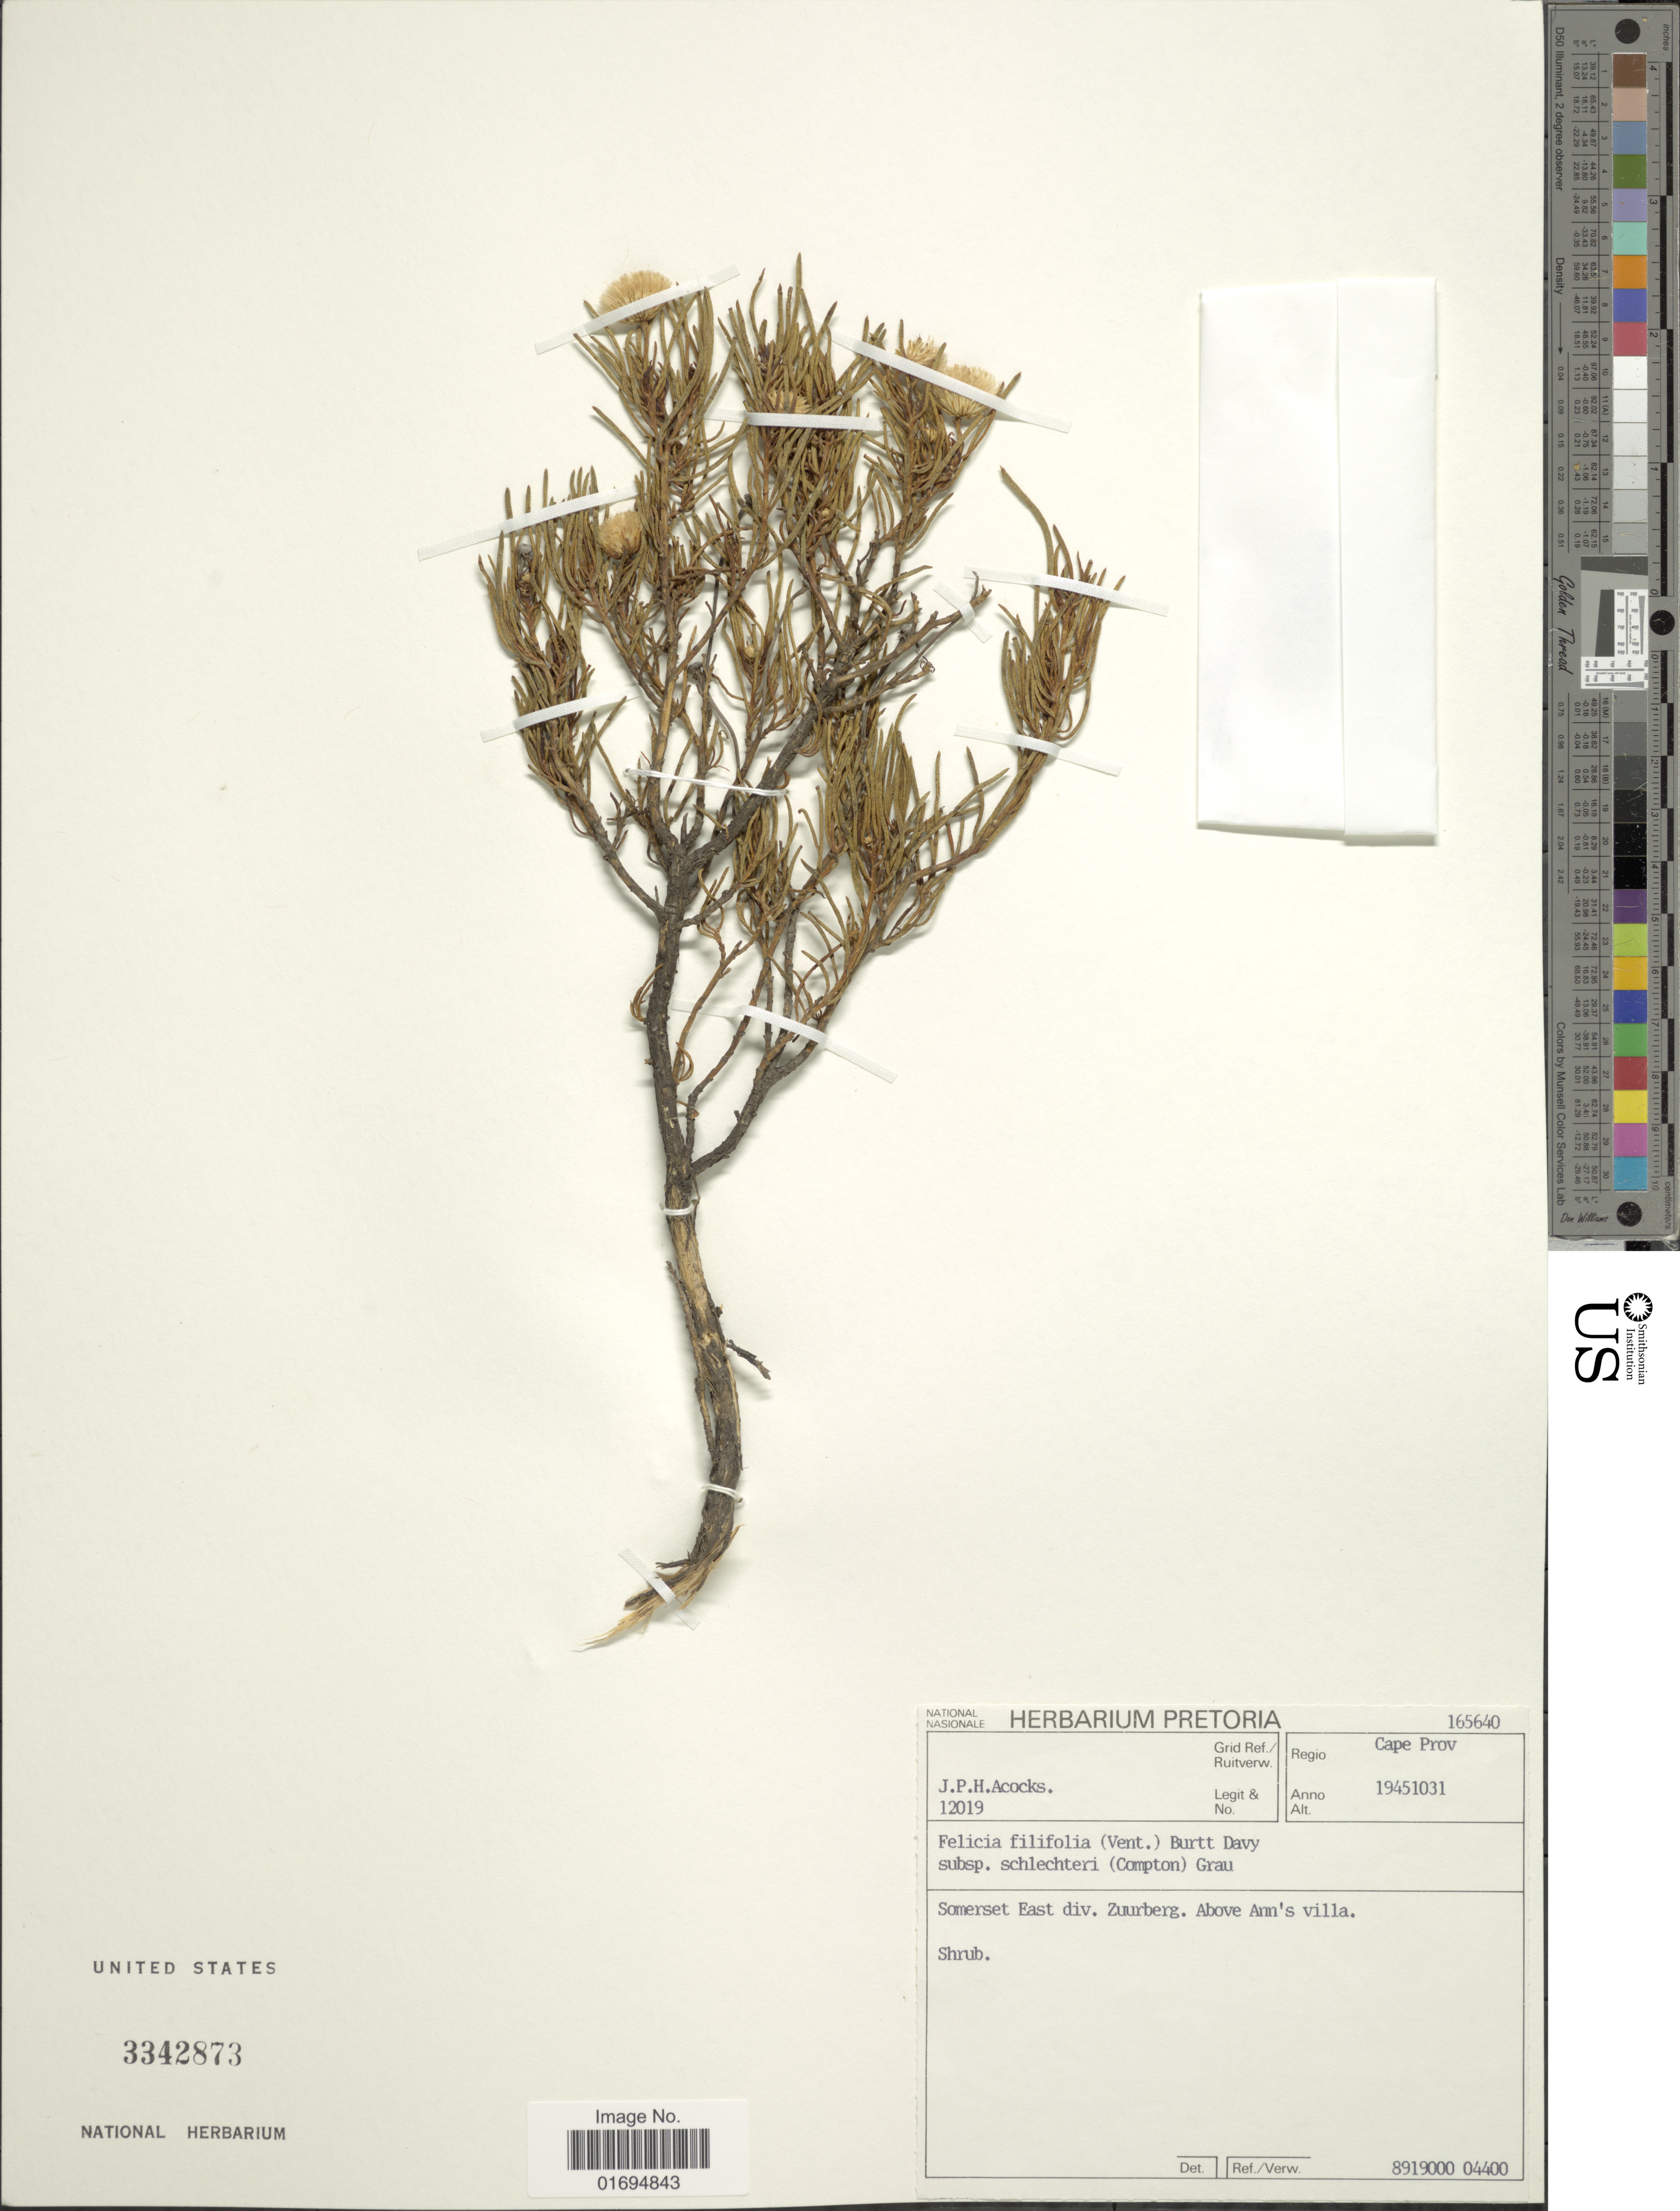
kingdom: Plantae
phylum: Tracheophyta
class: Magnoliopsida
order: Asterales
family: Asteraceae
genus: Felicia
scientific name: Felicia filifolia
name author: (Vent.) Burtt Davy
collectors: J. P. Acocks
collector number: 12019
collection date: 1945-10-31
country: South Africa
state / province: Eastern Cape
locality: Somerset East div. Zuurberg, above Ann's Villa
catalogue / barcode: US 3342873